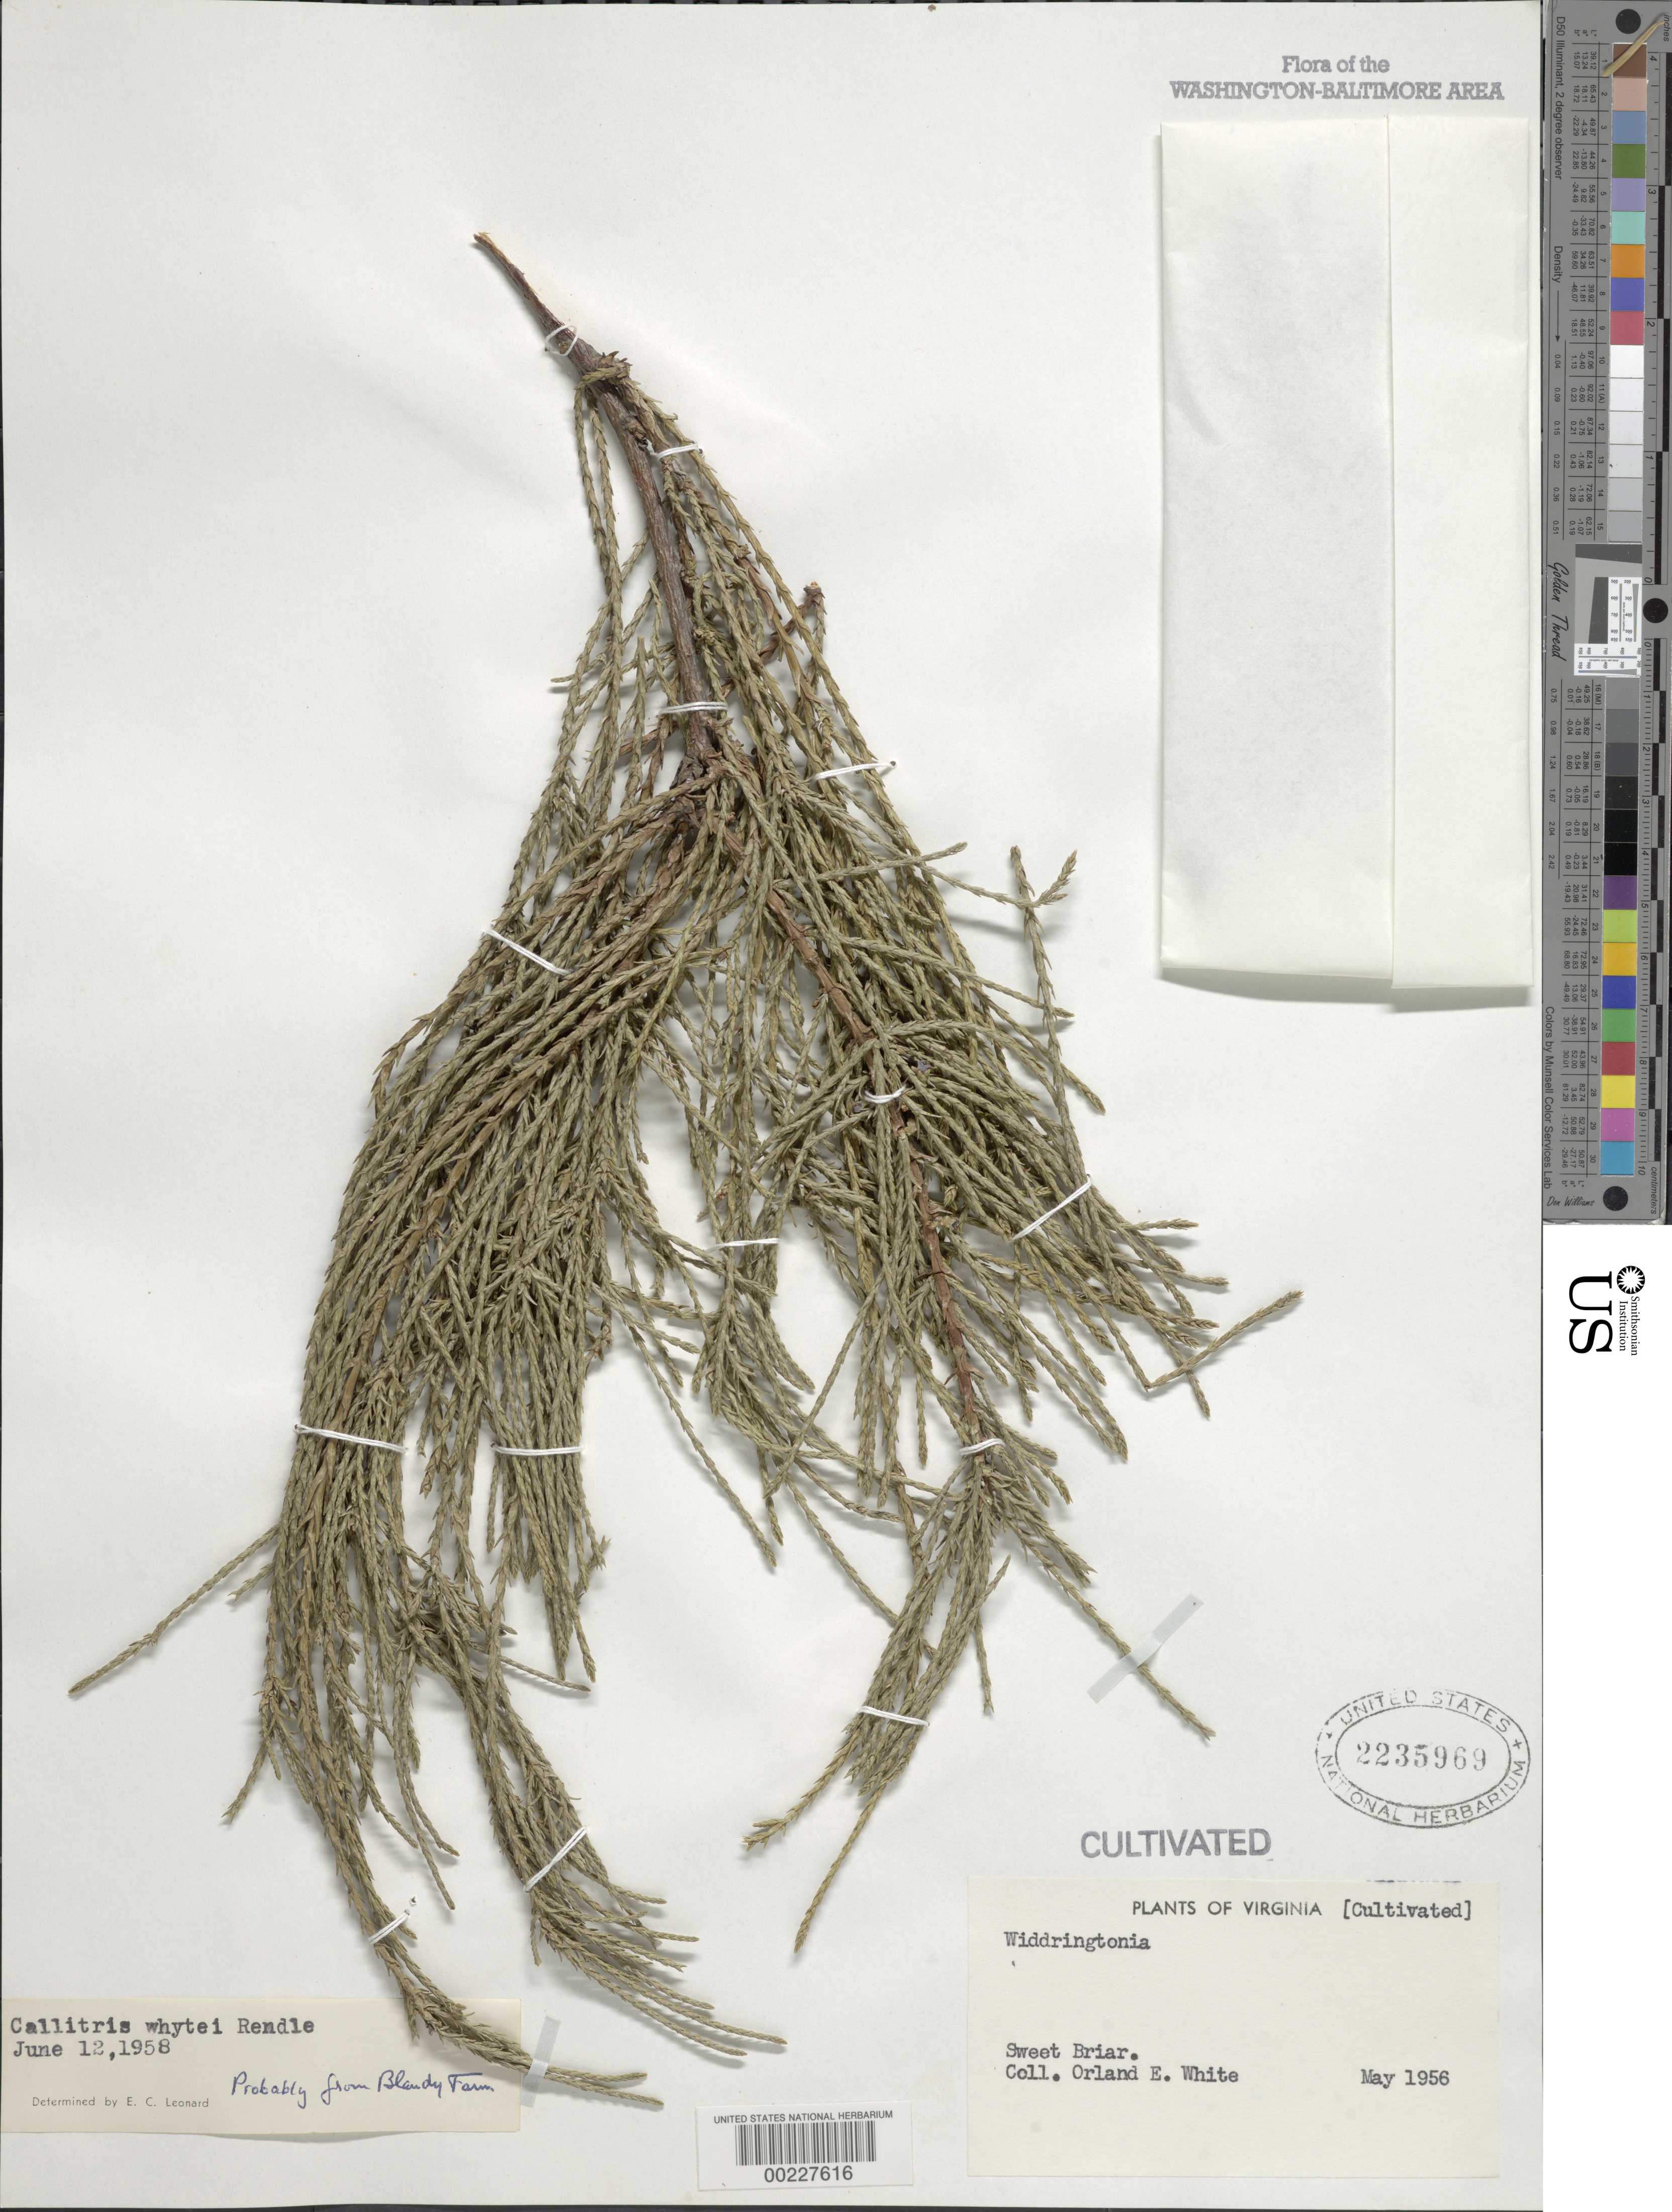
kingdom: Plantae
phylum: Tracheophyta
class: Pinopsida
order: Pinales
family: Cupressaceae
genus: Callitris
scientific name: Callitris whytei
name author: (Rendle) Engl.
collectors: O. E. White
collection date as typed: May 1956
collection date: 1956-05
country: United States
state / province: Virginia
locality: Sweet Briar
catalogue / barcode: US 2235969